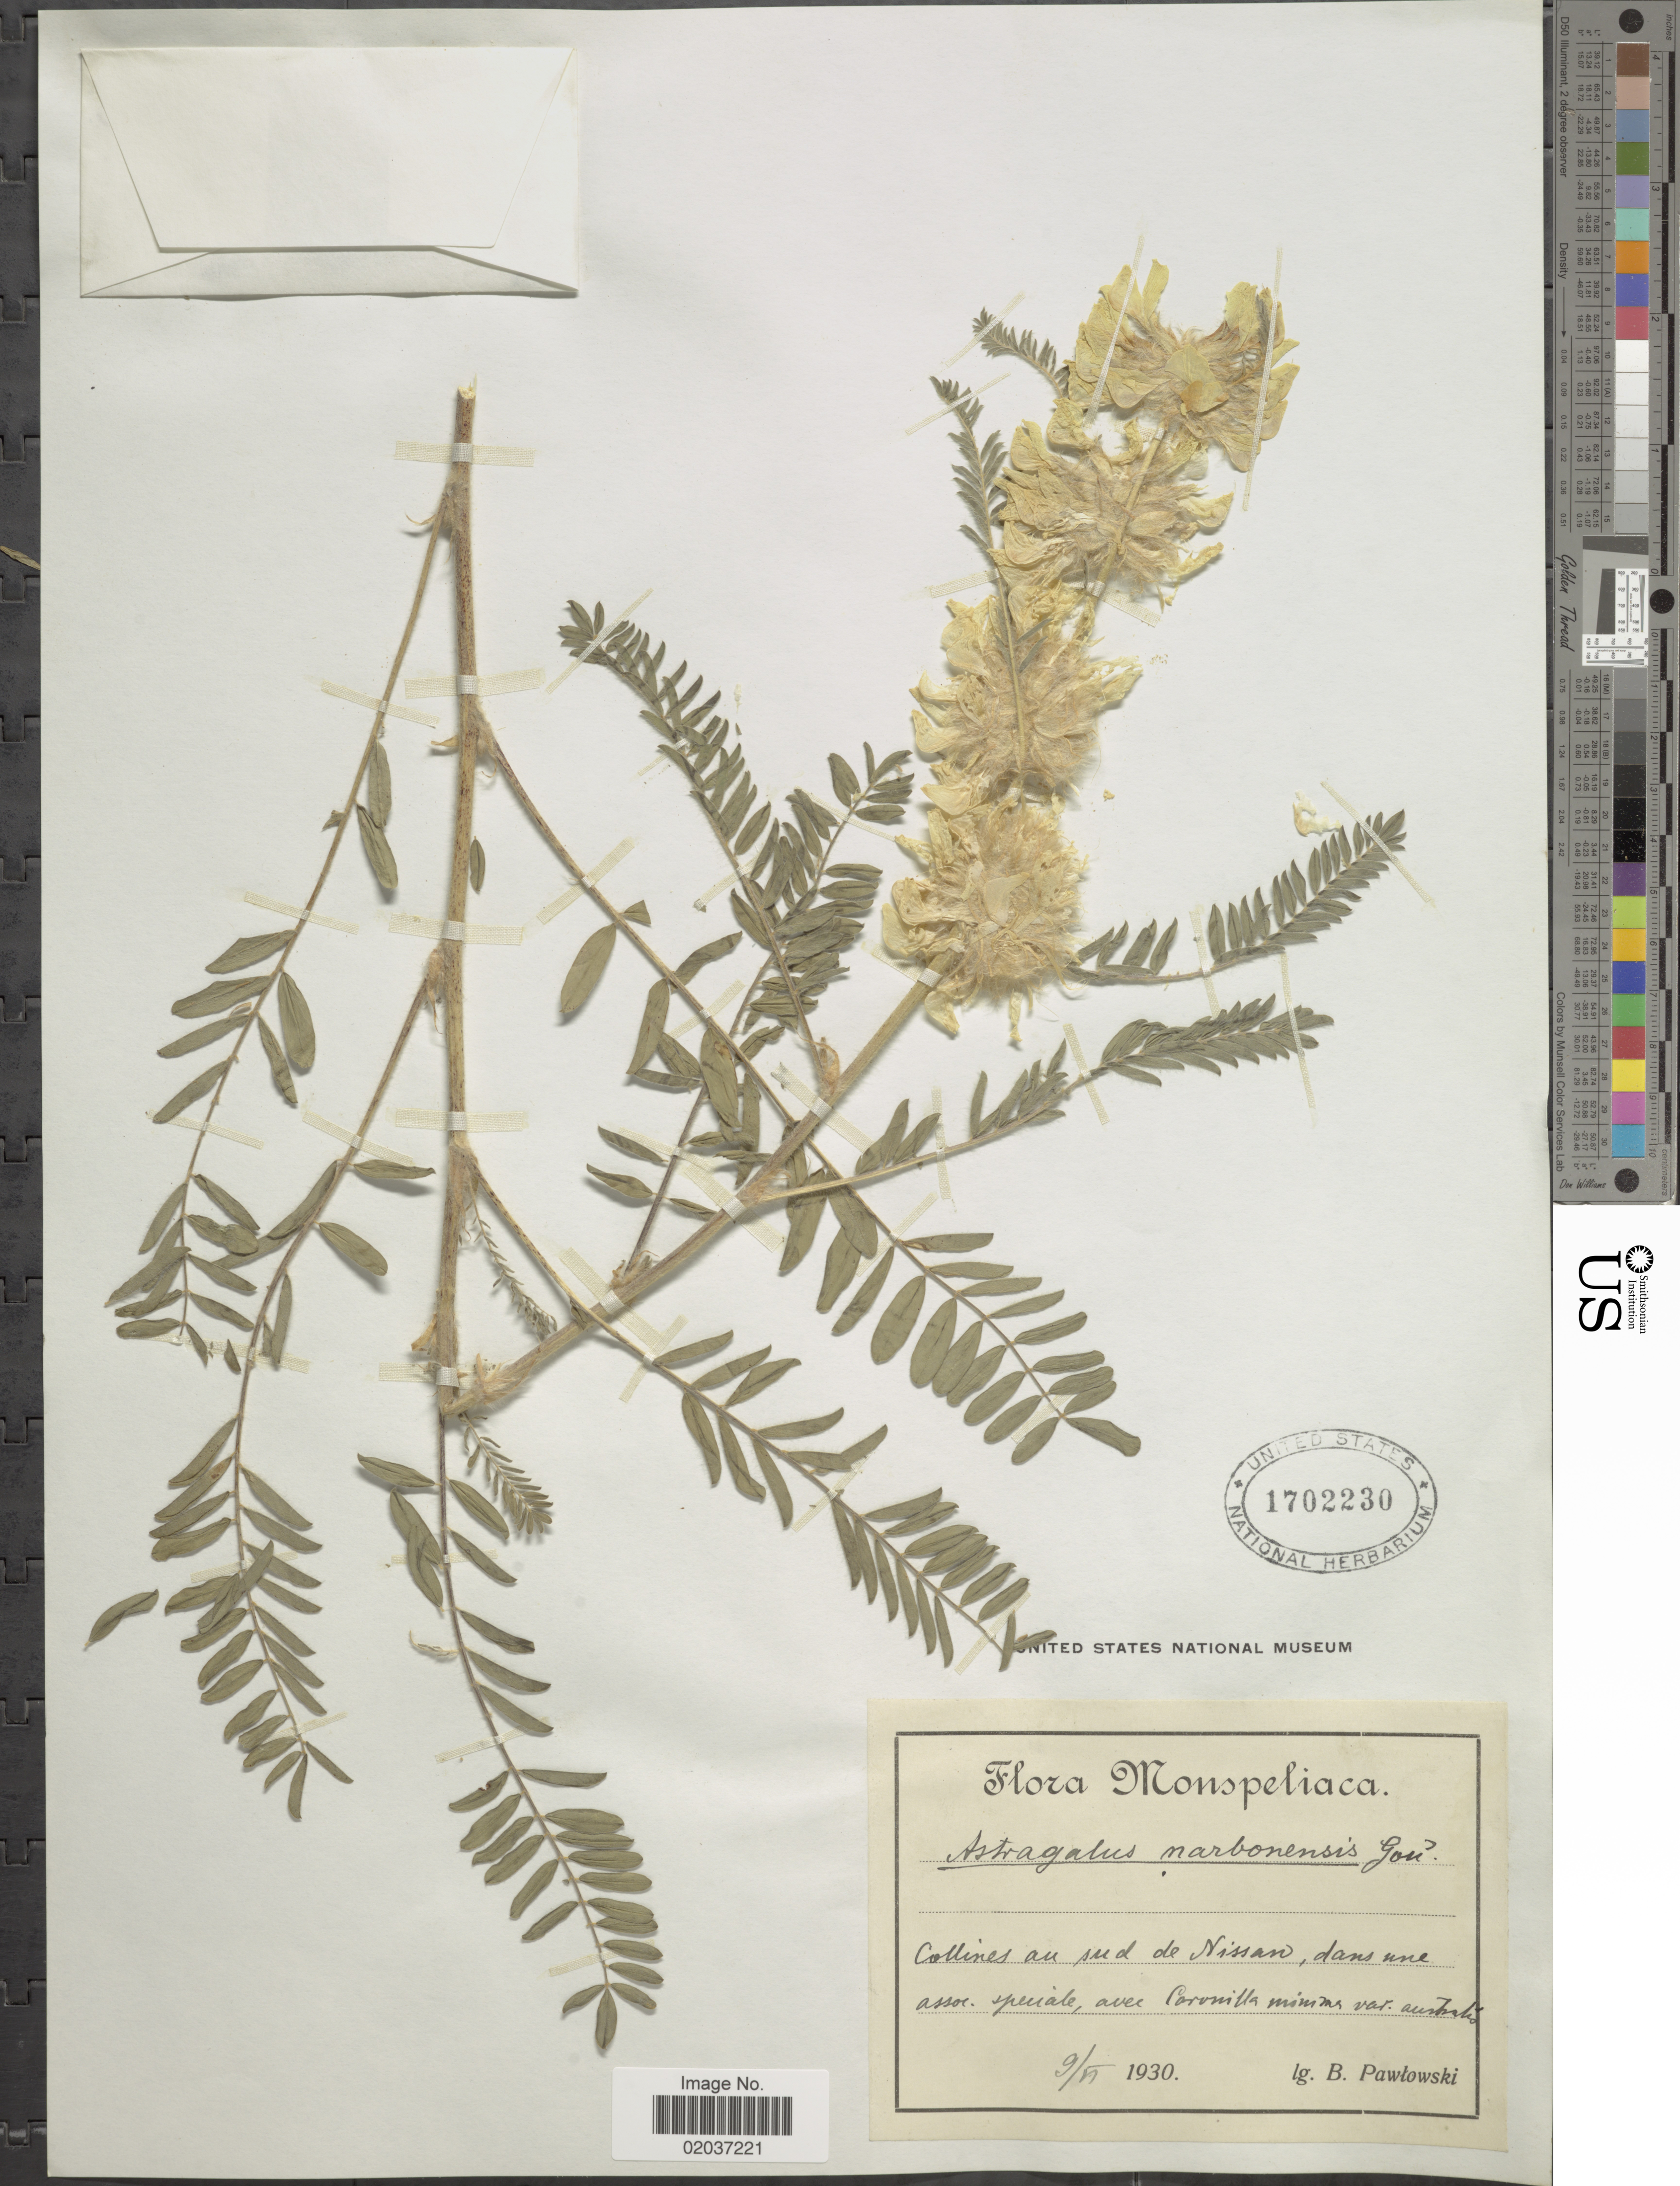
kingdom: Plantae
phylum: Tracheophyta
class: Magnoliopsida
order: Fabales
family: Fabaceae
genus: Astragalus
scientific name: Astragalus narbonensis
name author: Gouan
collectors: B. Pawlowski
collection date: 1930-06-09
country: France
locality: Monspeliaca, collines au sud de Nissan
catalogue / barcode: US 1702230